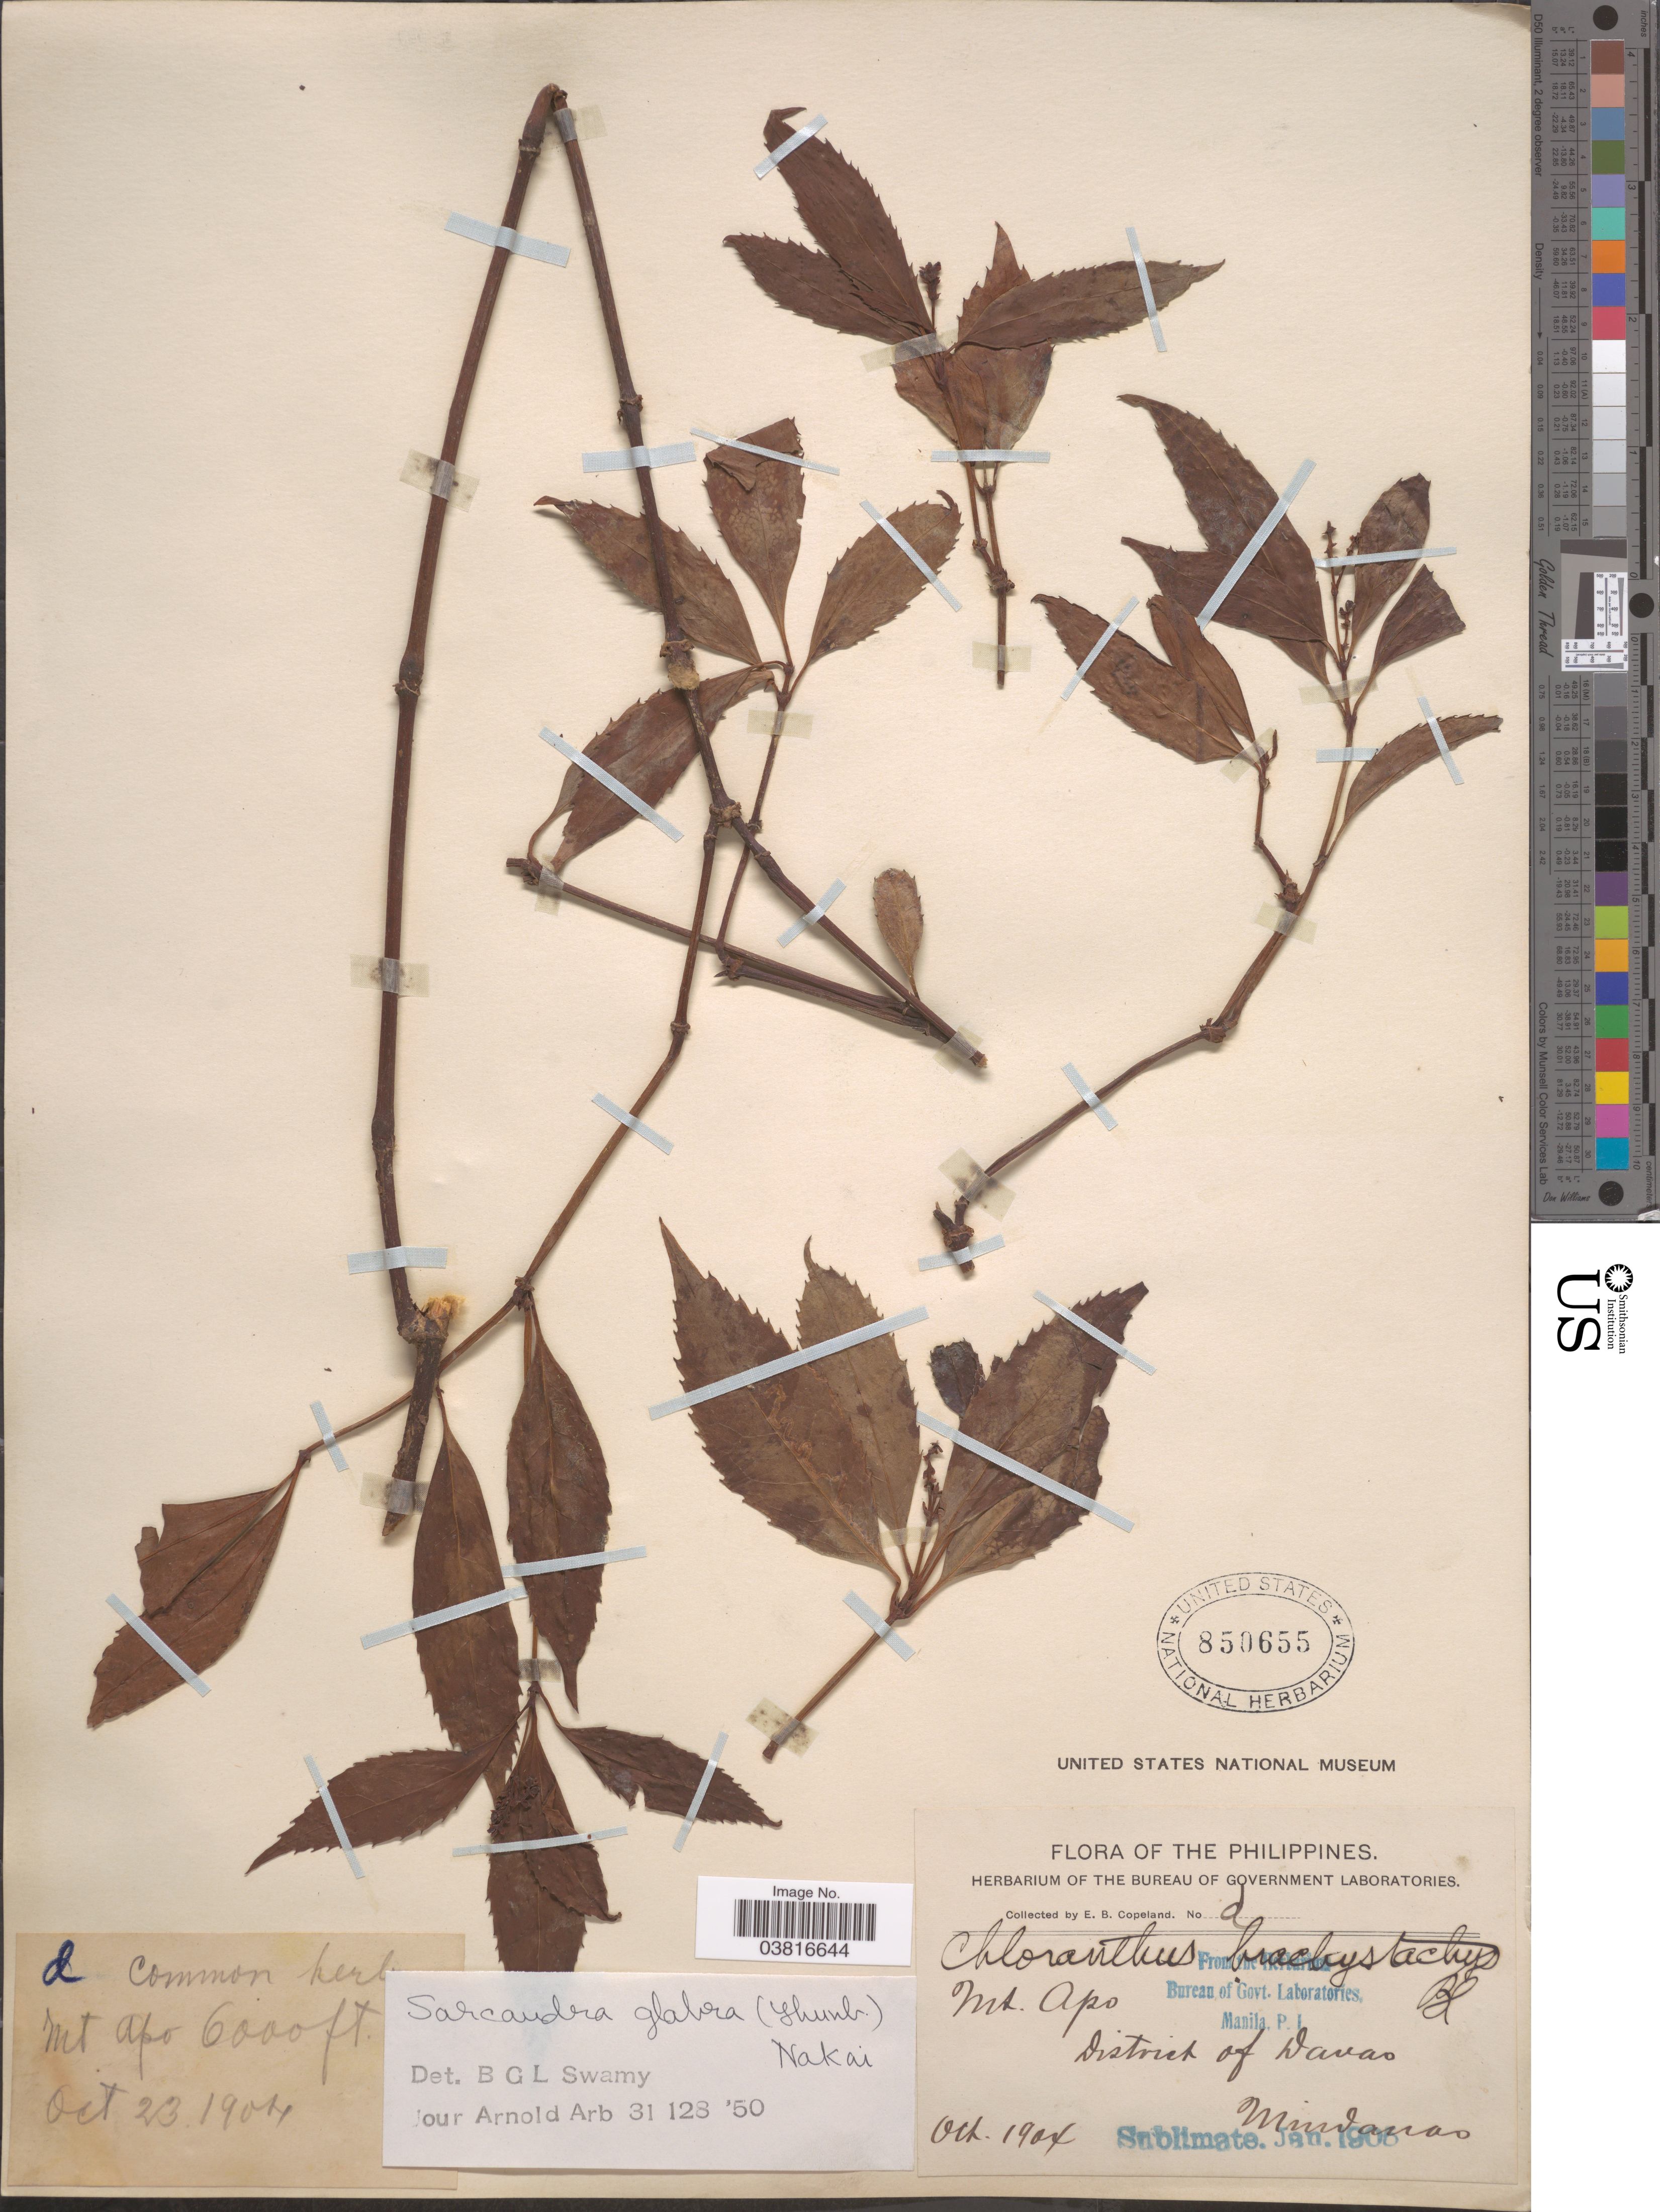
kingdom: Plantae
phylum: Tracheophyta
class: Magnoliopsida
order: Chloranthales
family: Chloranthaceae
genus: Sarcandra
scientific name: Sarcandra glabra subsp. brachystachys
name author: (Blume) Verdc.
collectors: E. B. Copeland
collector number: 2*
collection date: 1904-10-23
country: Philippines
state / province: Davao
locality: Mt. Apo, District of Davao, Mindanao.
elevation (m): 1829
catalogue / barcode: US 850655